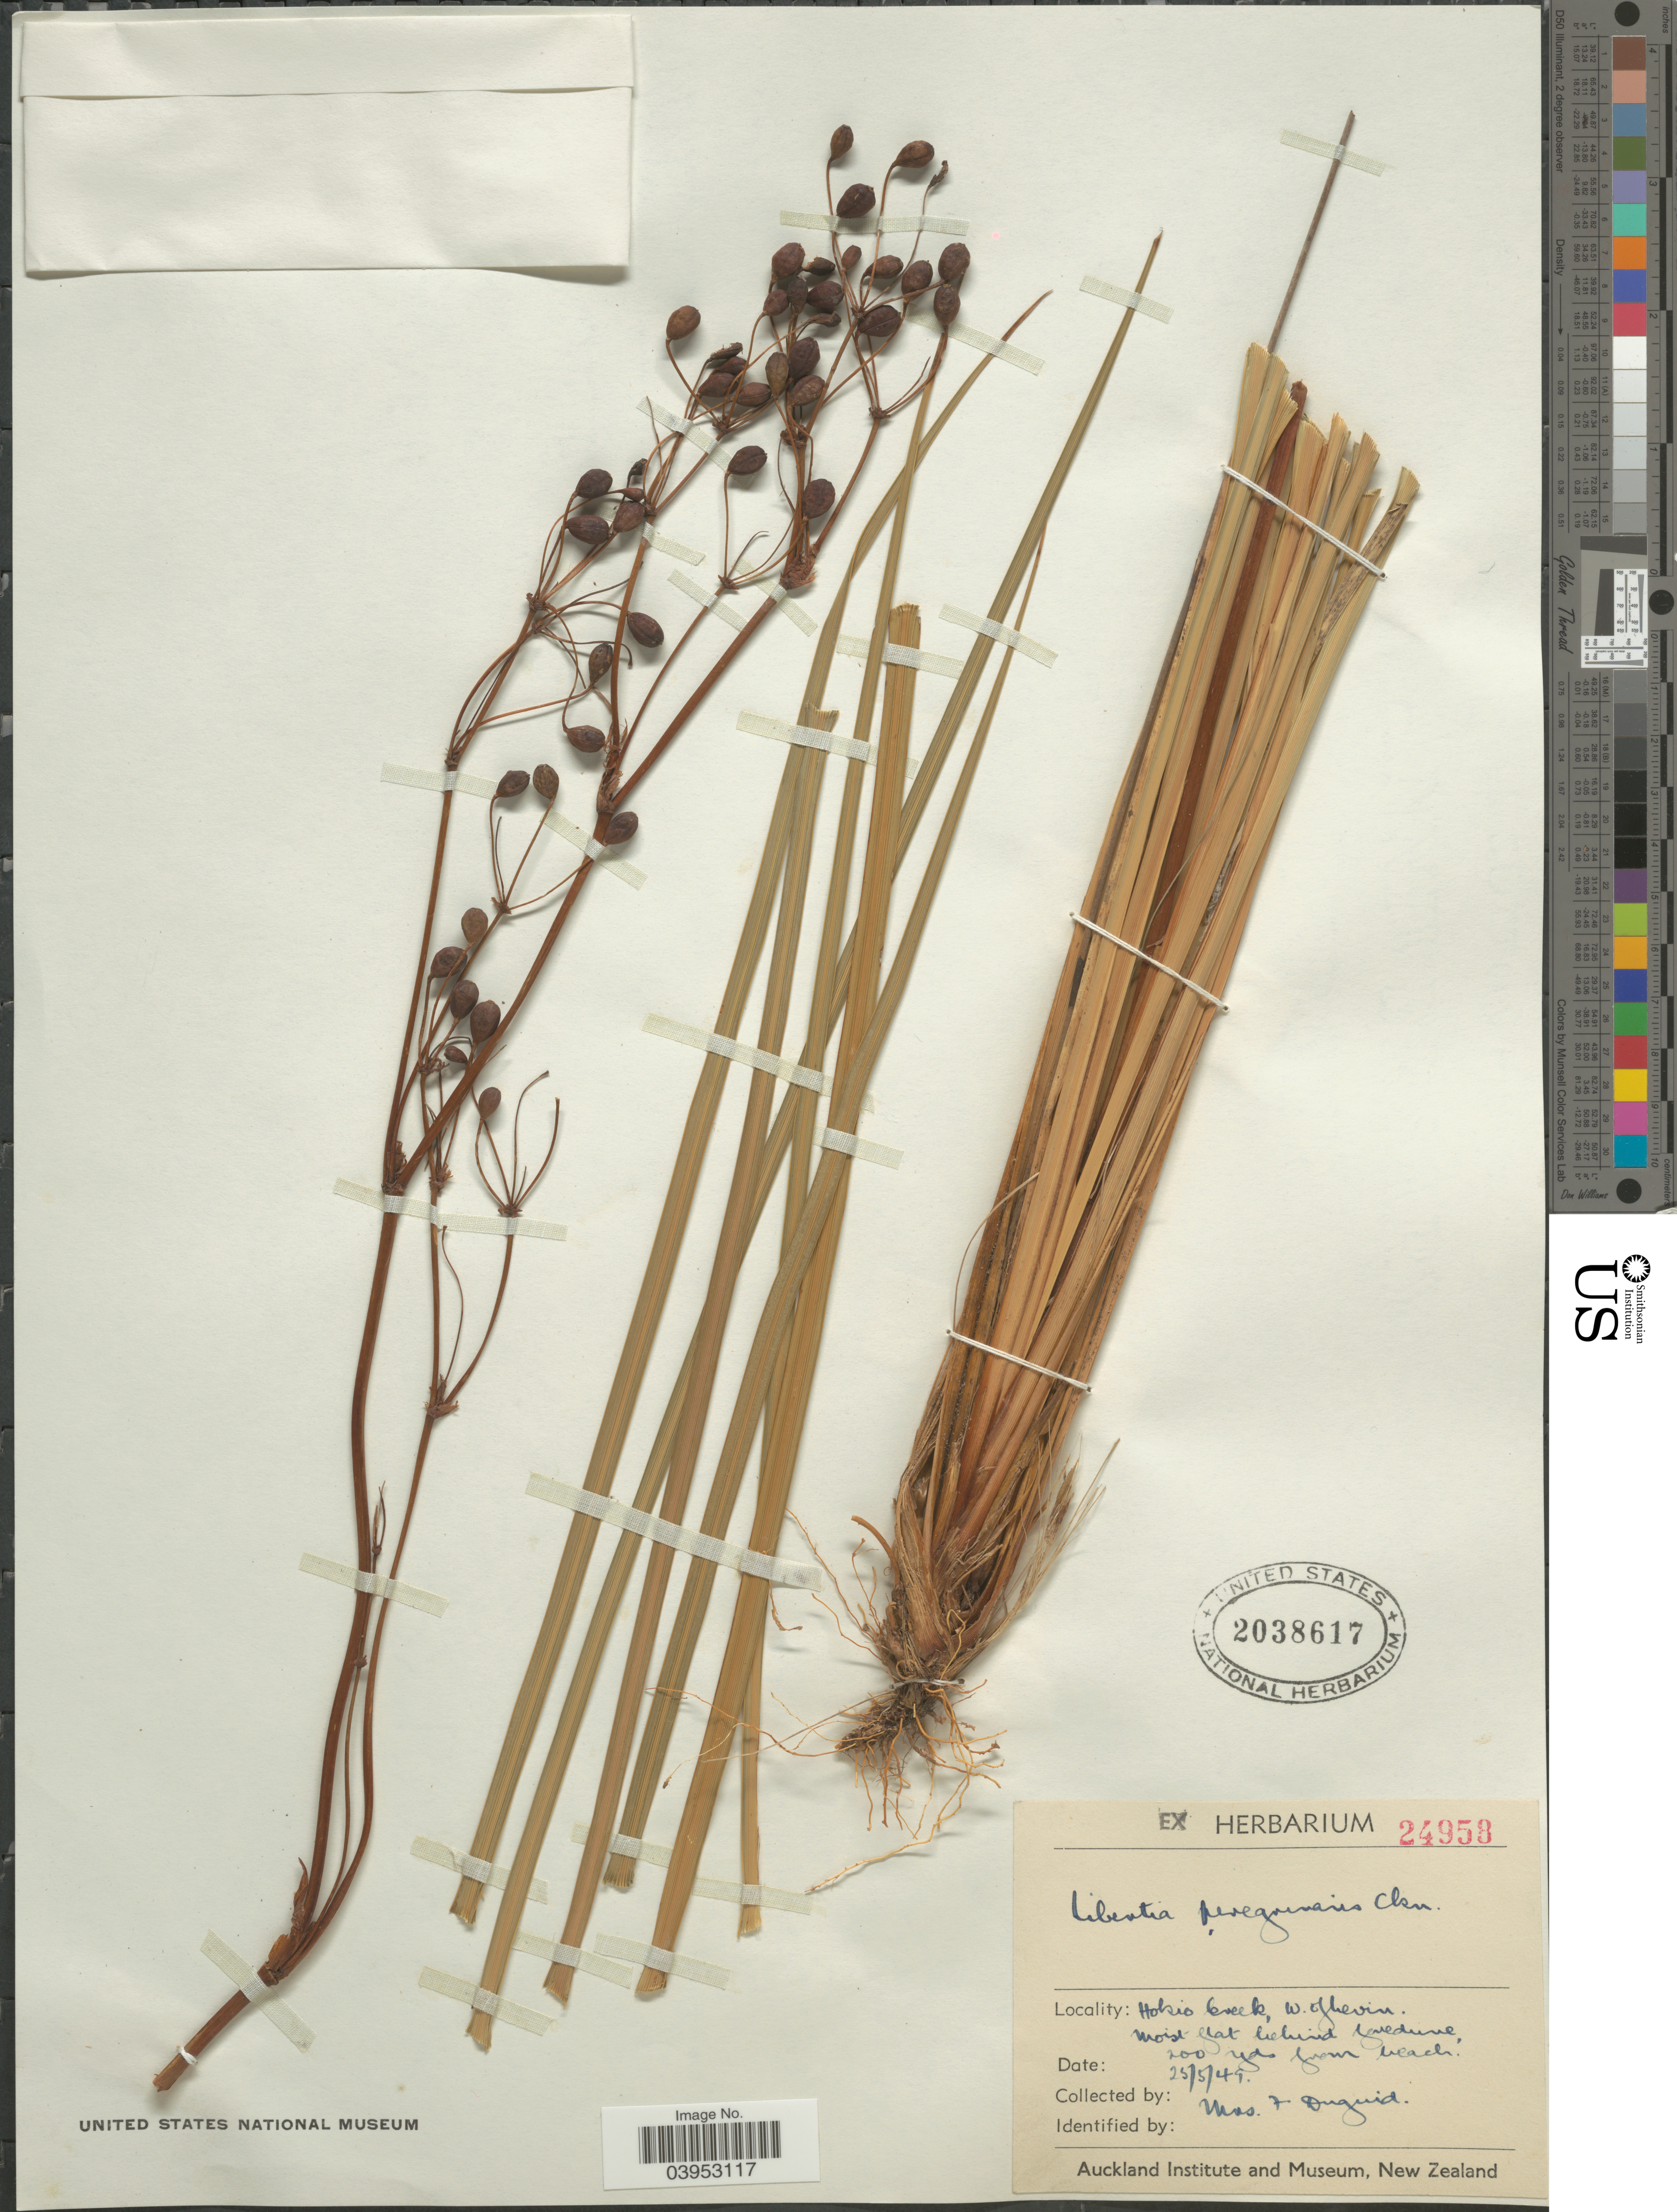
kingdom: Plantae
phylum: Tracheophyta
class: Liliopsida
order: Asparagales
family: Iridaceae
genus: Libertia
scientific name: Libertia peregrinans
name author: Cockayne & Allan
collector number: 24958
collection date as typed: Transcribed d/m/y: 25/5/49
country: New Zealand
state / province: Auckland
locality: Holsio Creek, W. of Levin. 200 yds from beach.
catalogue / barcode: US 2038617